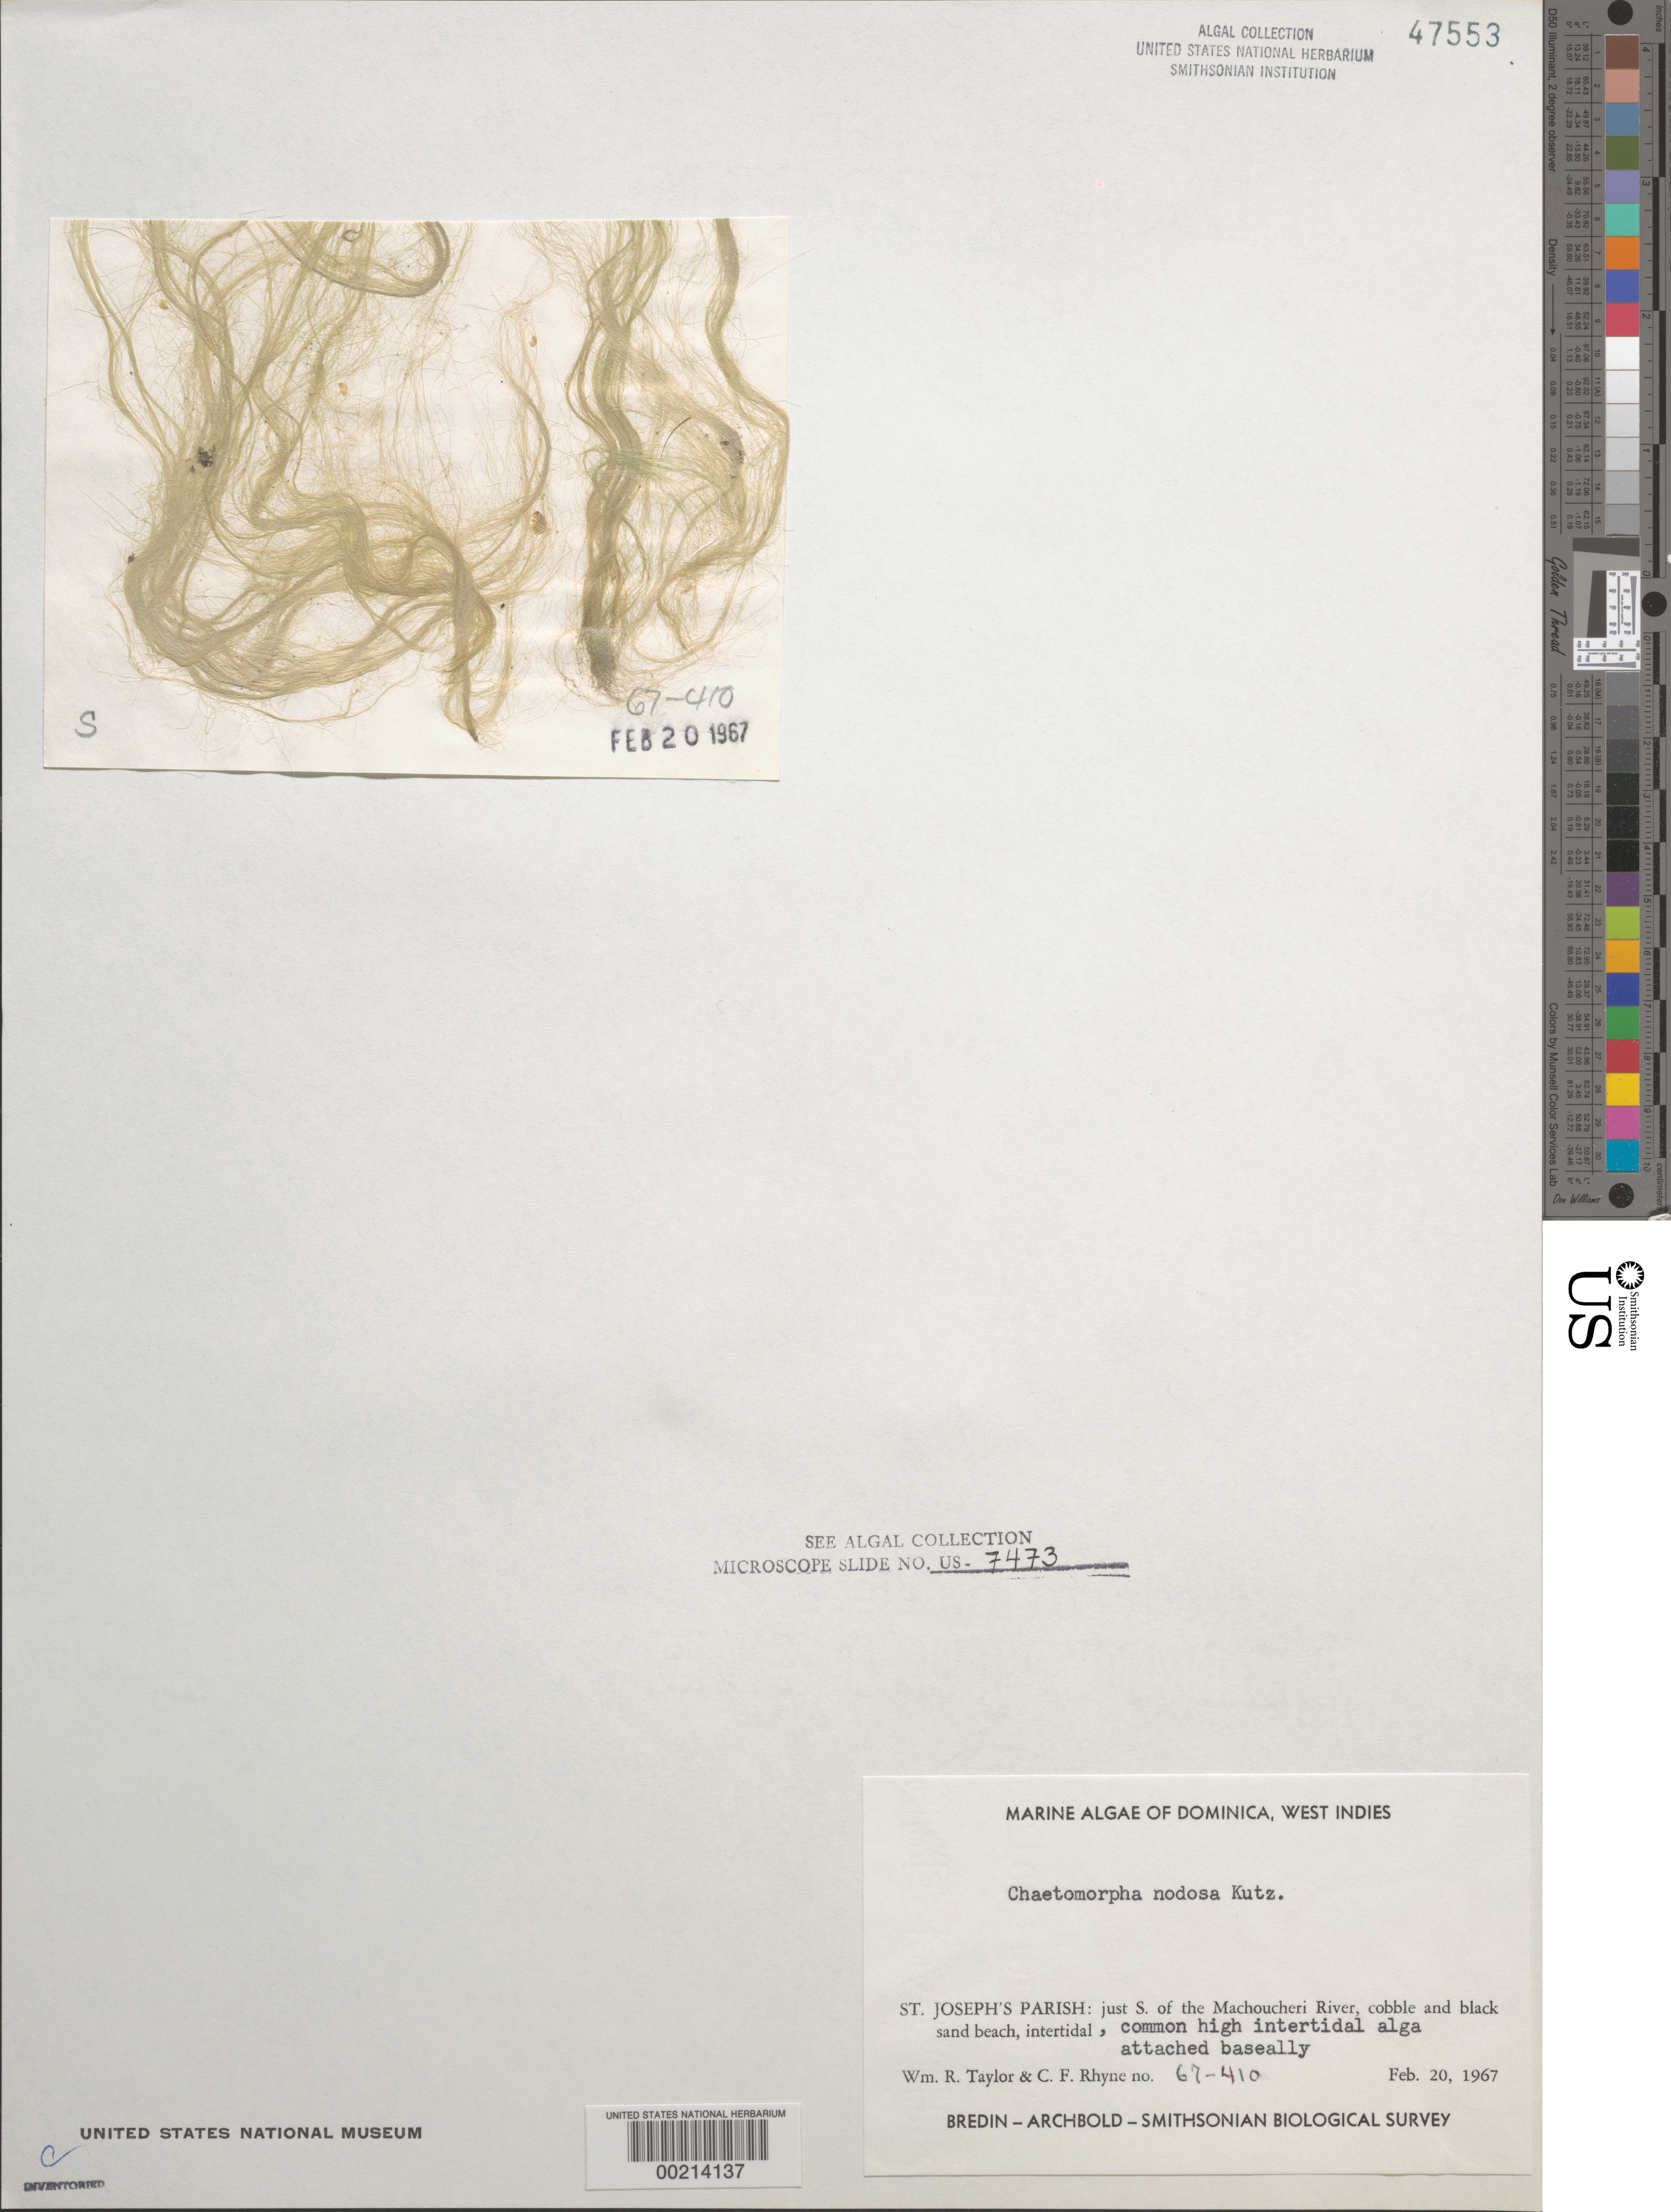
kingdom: Plantae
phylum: Chlorophyta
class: Ulvophyceae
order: Cladophorales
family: Cladophoraceae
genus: Chaetomorpha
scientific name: Chaetomorpha nodosa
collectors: C. Rhyne & W. R. Taylor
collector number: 67-410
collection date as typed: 20 Feb 1967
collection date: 1967-02-20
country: Dominica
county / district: St. Joseph's Parish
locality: Just south of Macoucheri River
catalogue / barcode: US 47553